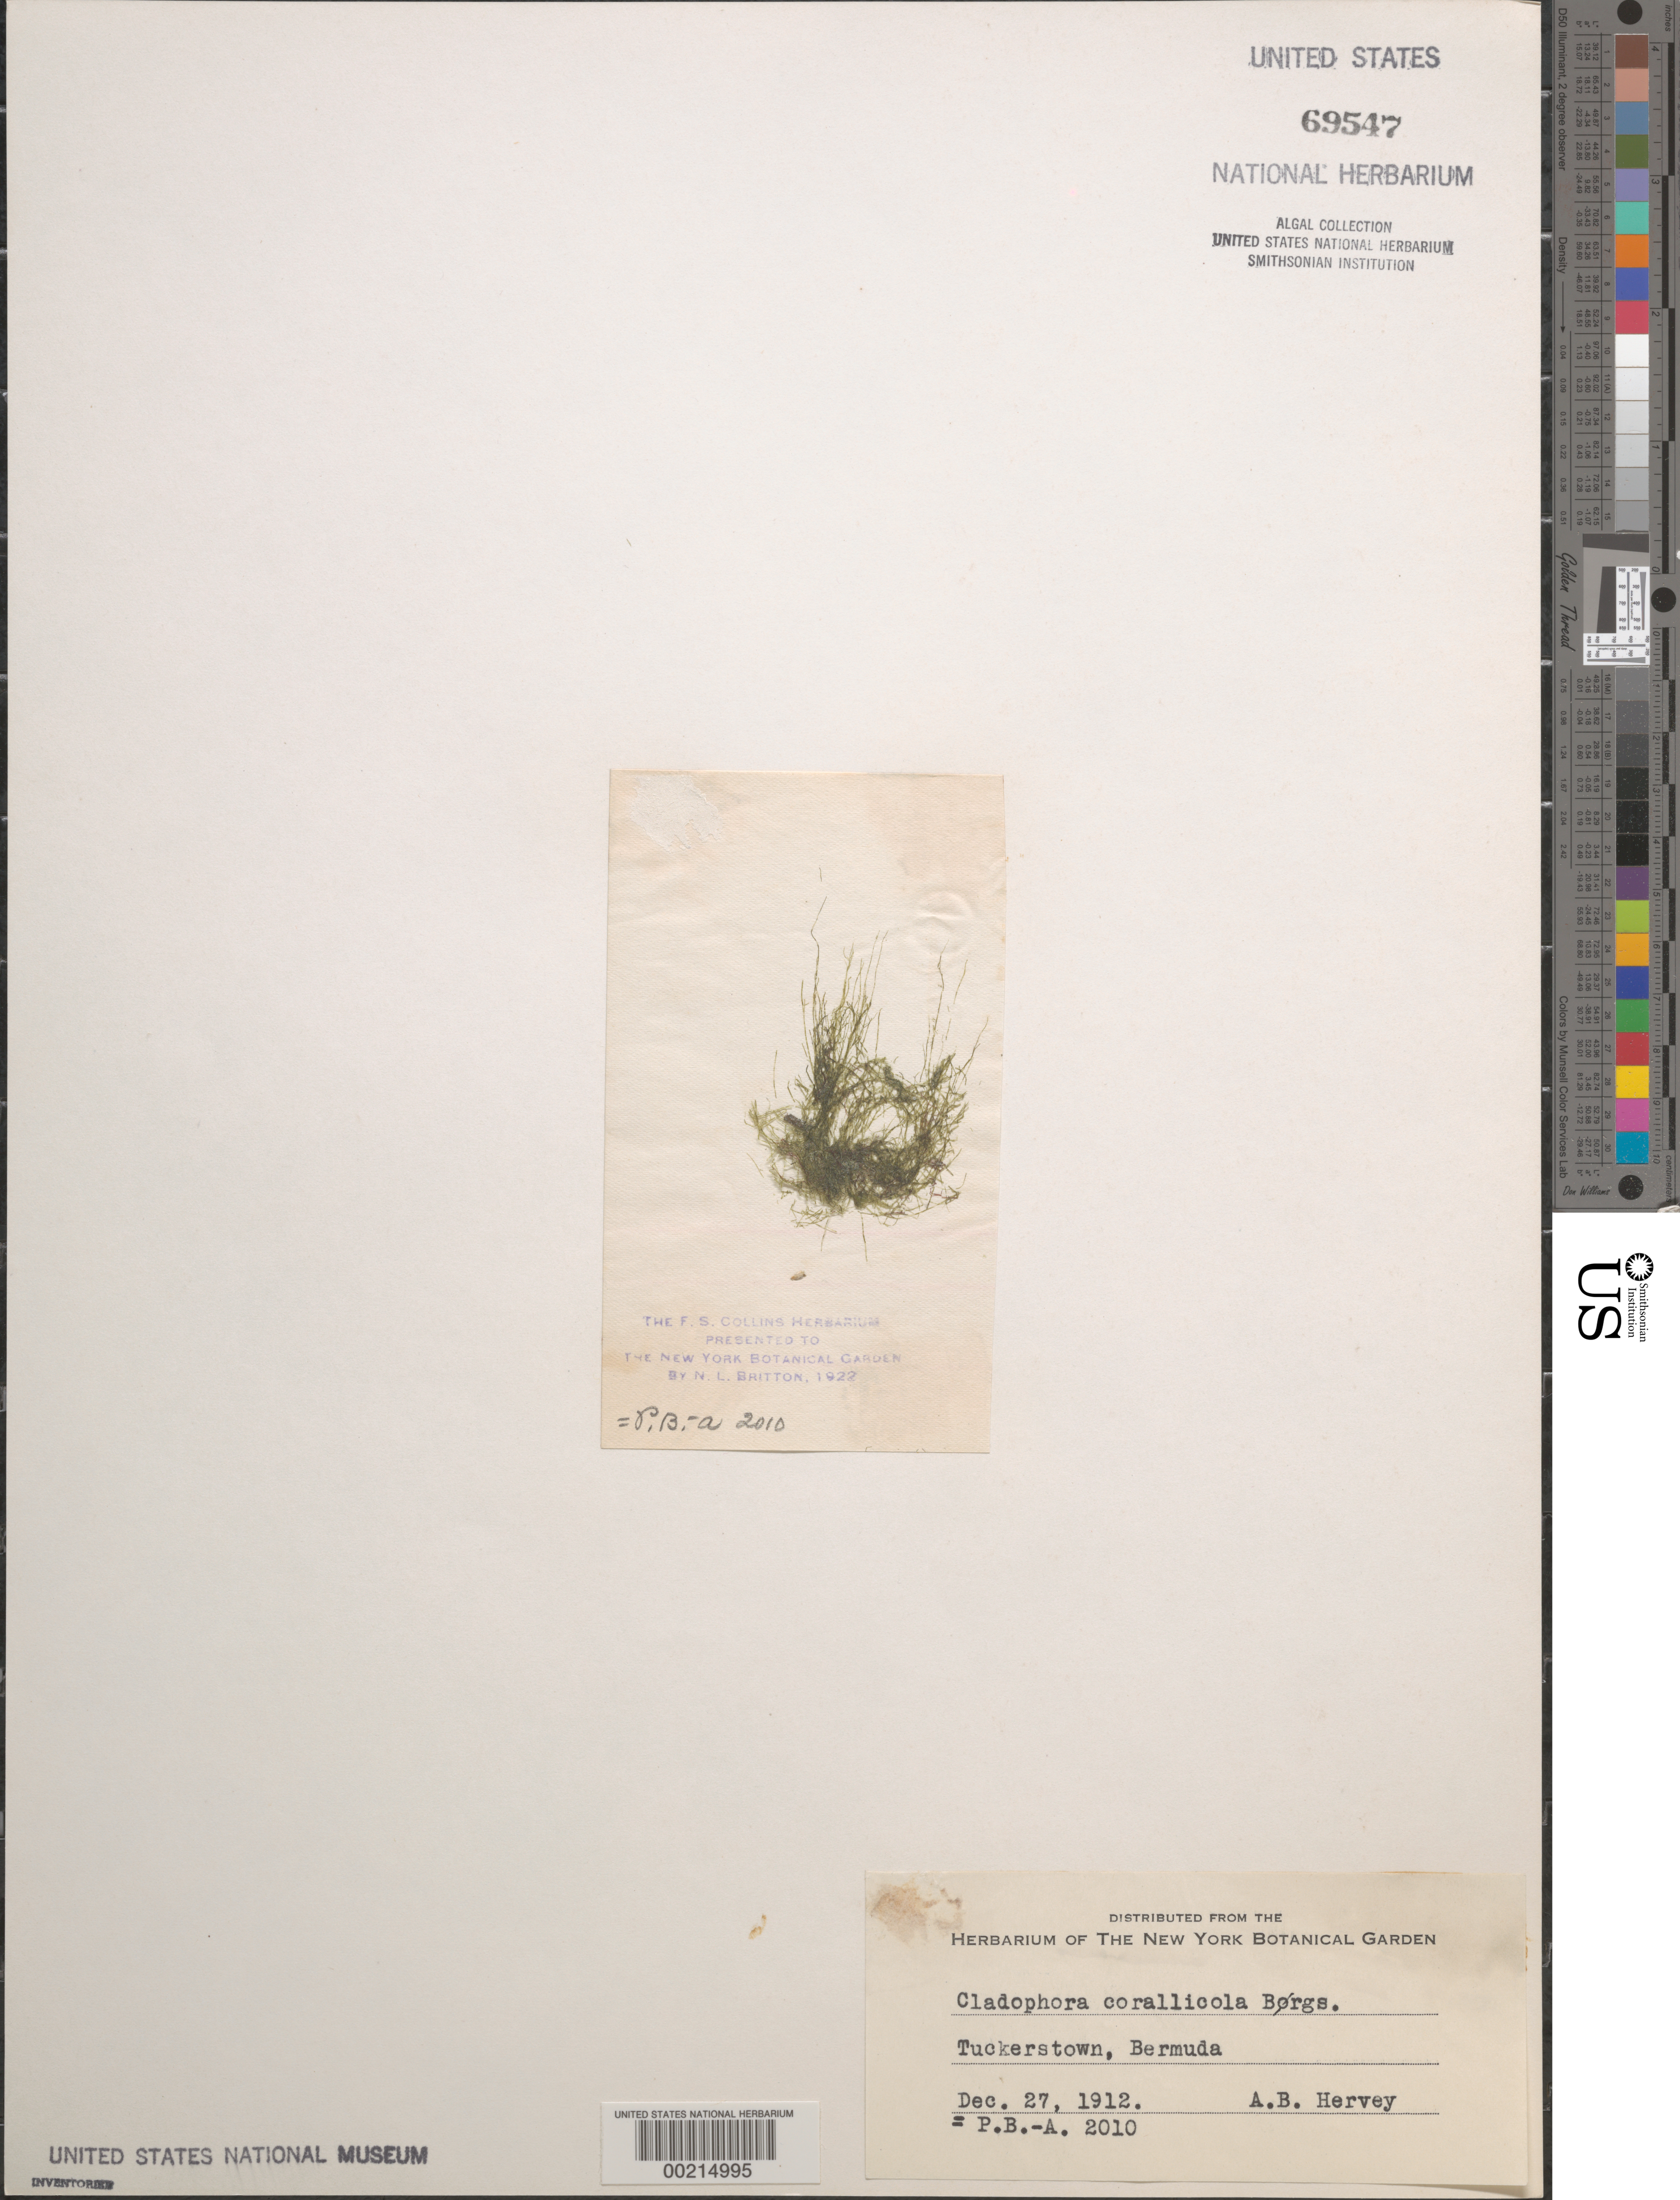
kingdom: Plantae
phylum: Chlorophyta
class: Ulvophyceae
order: Cladophorales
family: Cladophoraceae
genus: Cladophora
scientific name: Cladophora corallicola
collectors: A. B. Hervey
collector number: PB-A 2010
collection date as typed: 27 Dec 1912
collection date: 1912-12-27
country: Bermuda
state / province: Saint George's (parish)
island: Bermuda Island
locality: Tucker's Town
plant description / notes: Collins, Holden & Setchell, Phycotheca Boreali-Americana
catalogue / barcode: US 69547